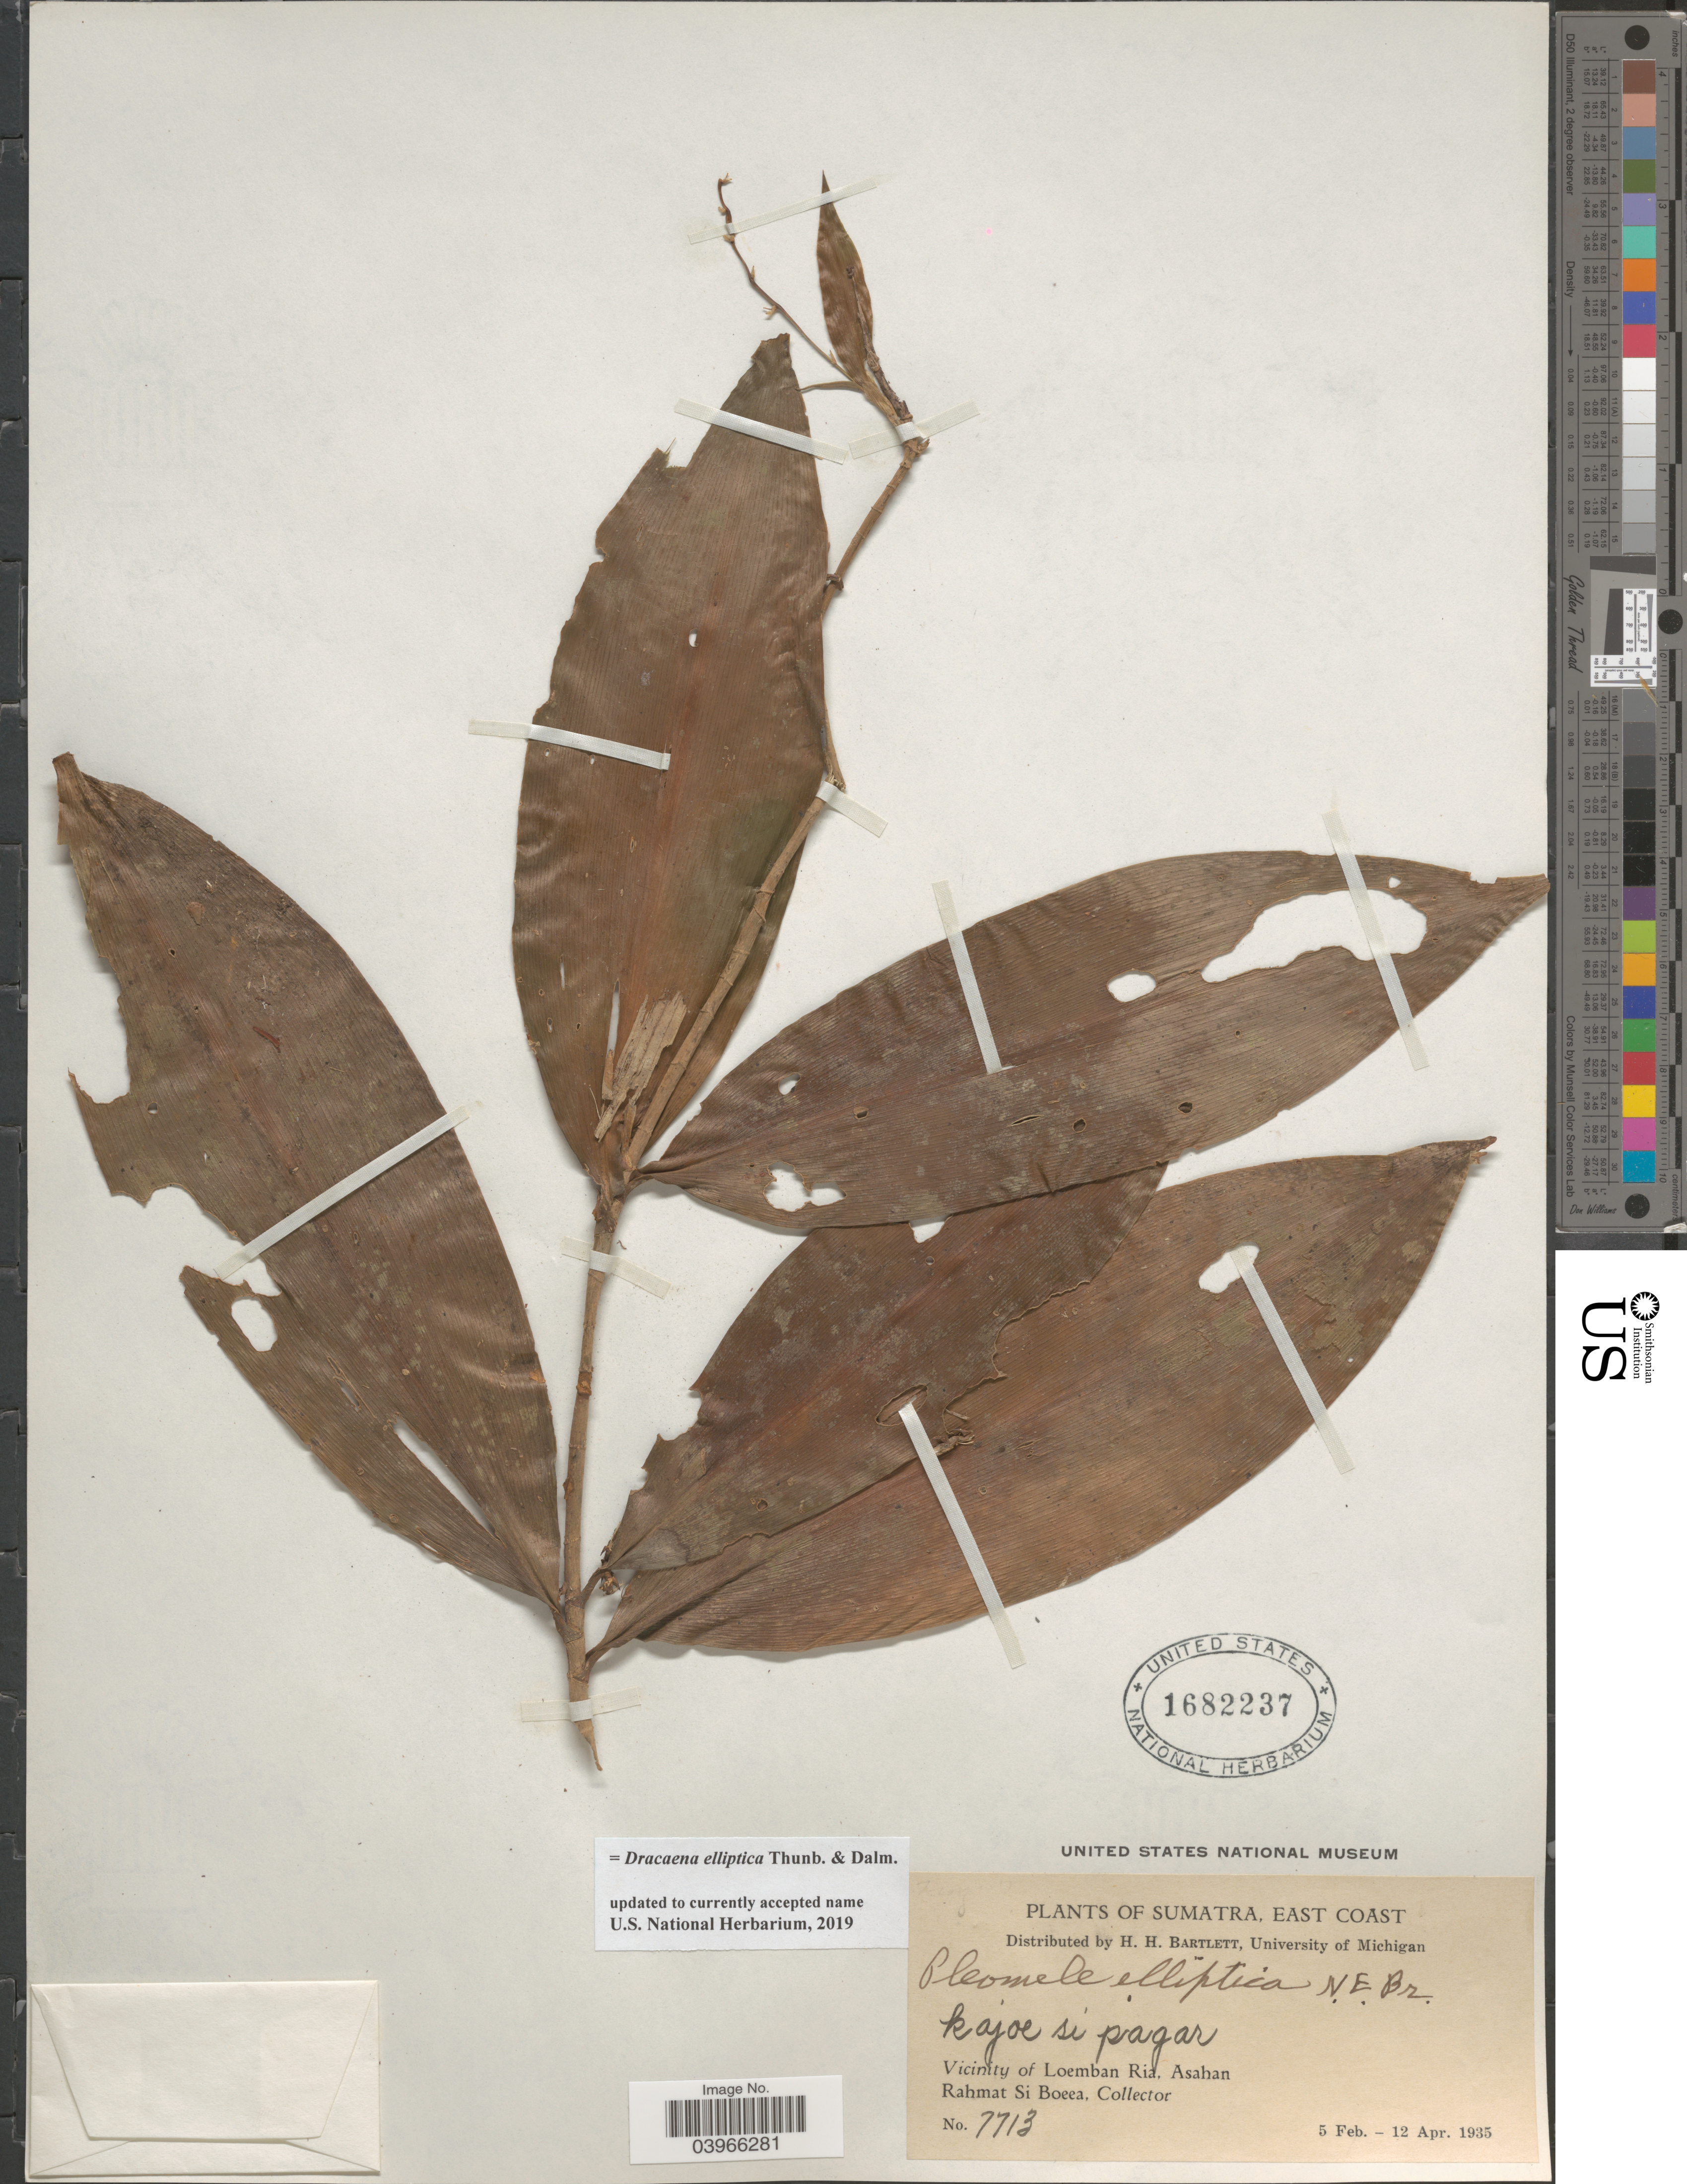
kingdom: Plantae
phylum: Tracheophyta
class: Liliopsida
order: Asparagales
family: Asparagaceae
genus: Dracaena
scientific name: Dracaena elliptica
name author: Thunb.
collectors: Rahmat Si Boeea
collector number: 7713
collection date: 1935-02-05/1935-04-12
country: Indonesia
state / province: Sumatra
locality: East Coast. Vicinity of Loemban Ria, Asahan.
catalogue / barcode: US 1682237